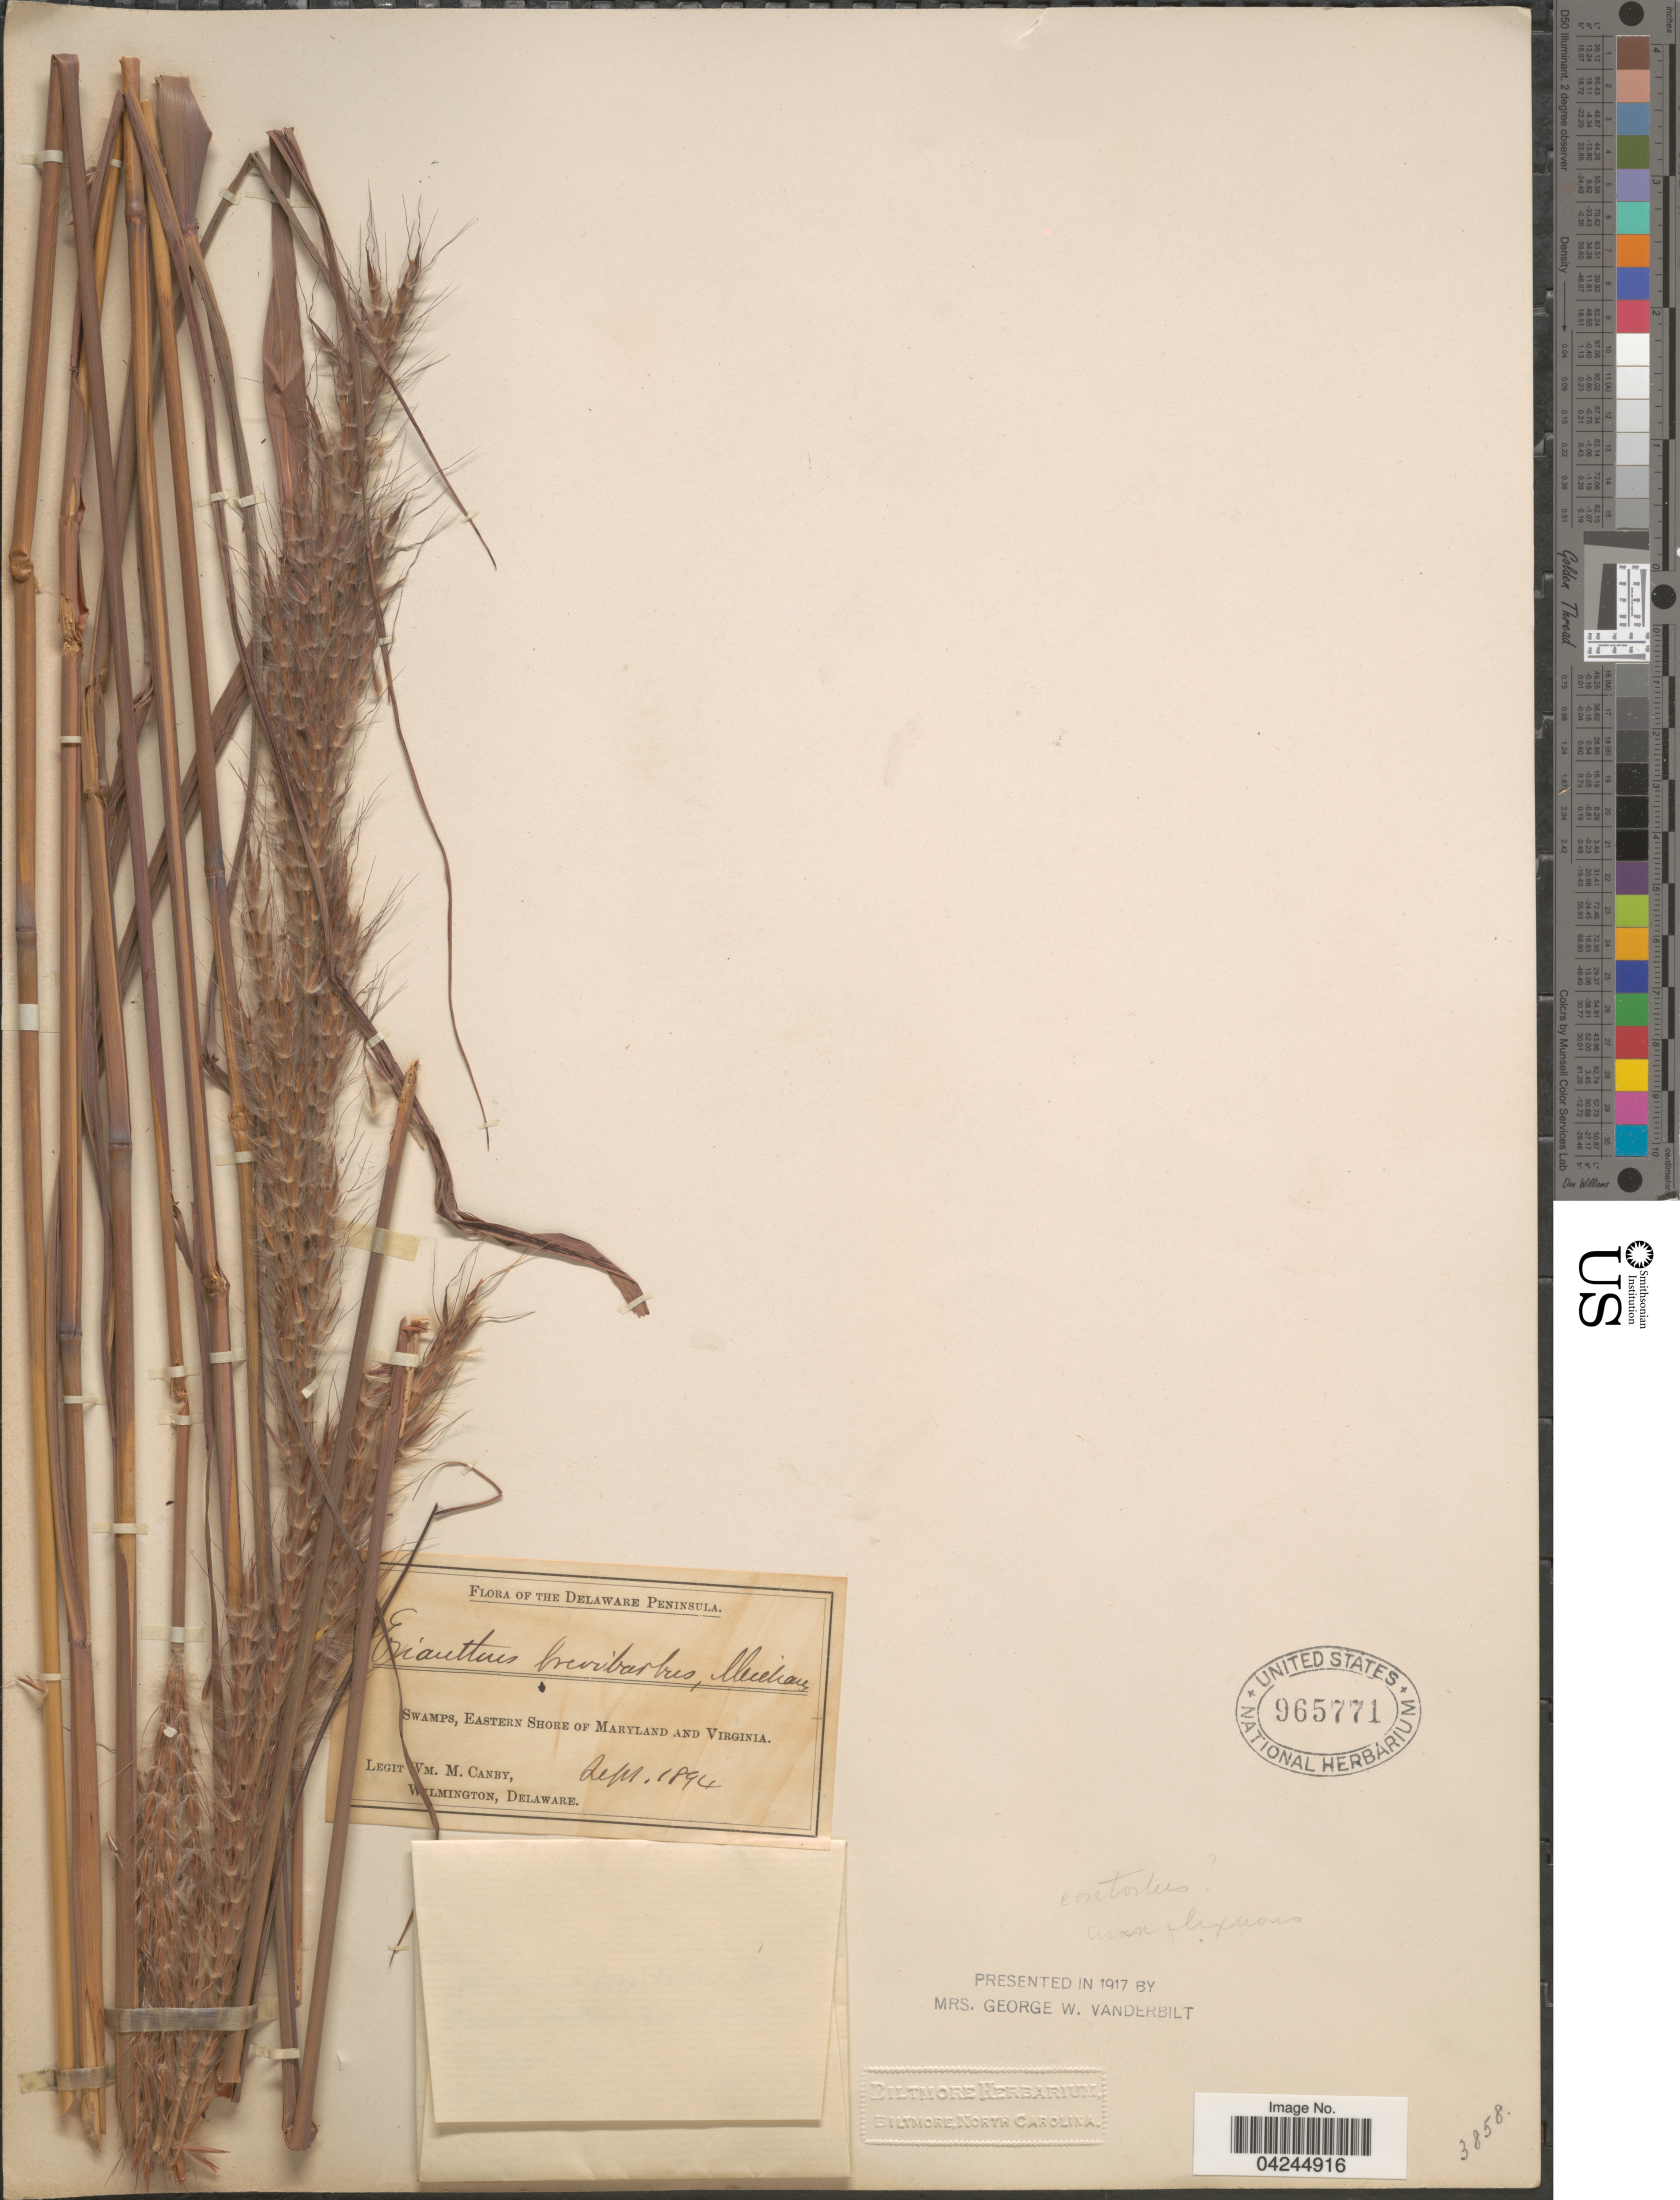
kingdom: Plantae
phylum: Tracheophyta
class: Liliopsida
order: Poales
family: Poaceae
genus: Erianthus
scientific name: Erianthus brevibarbis var. contortus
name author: (Elliott) D.B. Ward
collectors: W. M. Canby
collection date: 1894-09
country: United States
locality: Delaware Peninsula. Swamps, Eastern Shore of Maryland and Virginia.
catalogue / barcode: US 965771